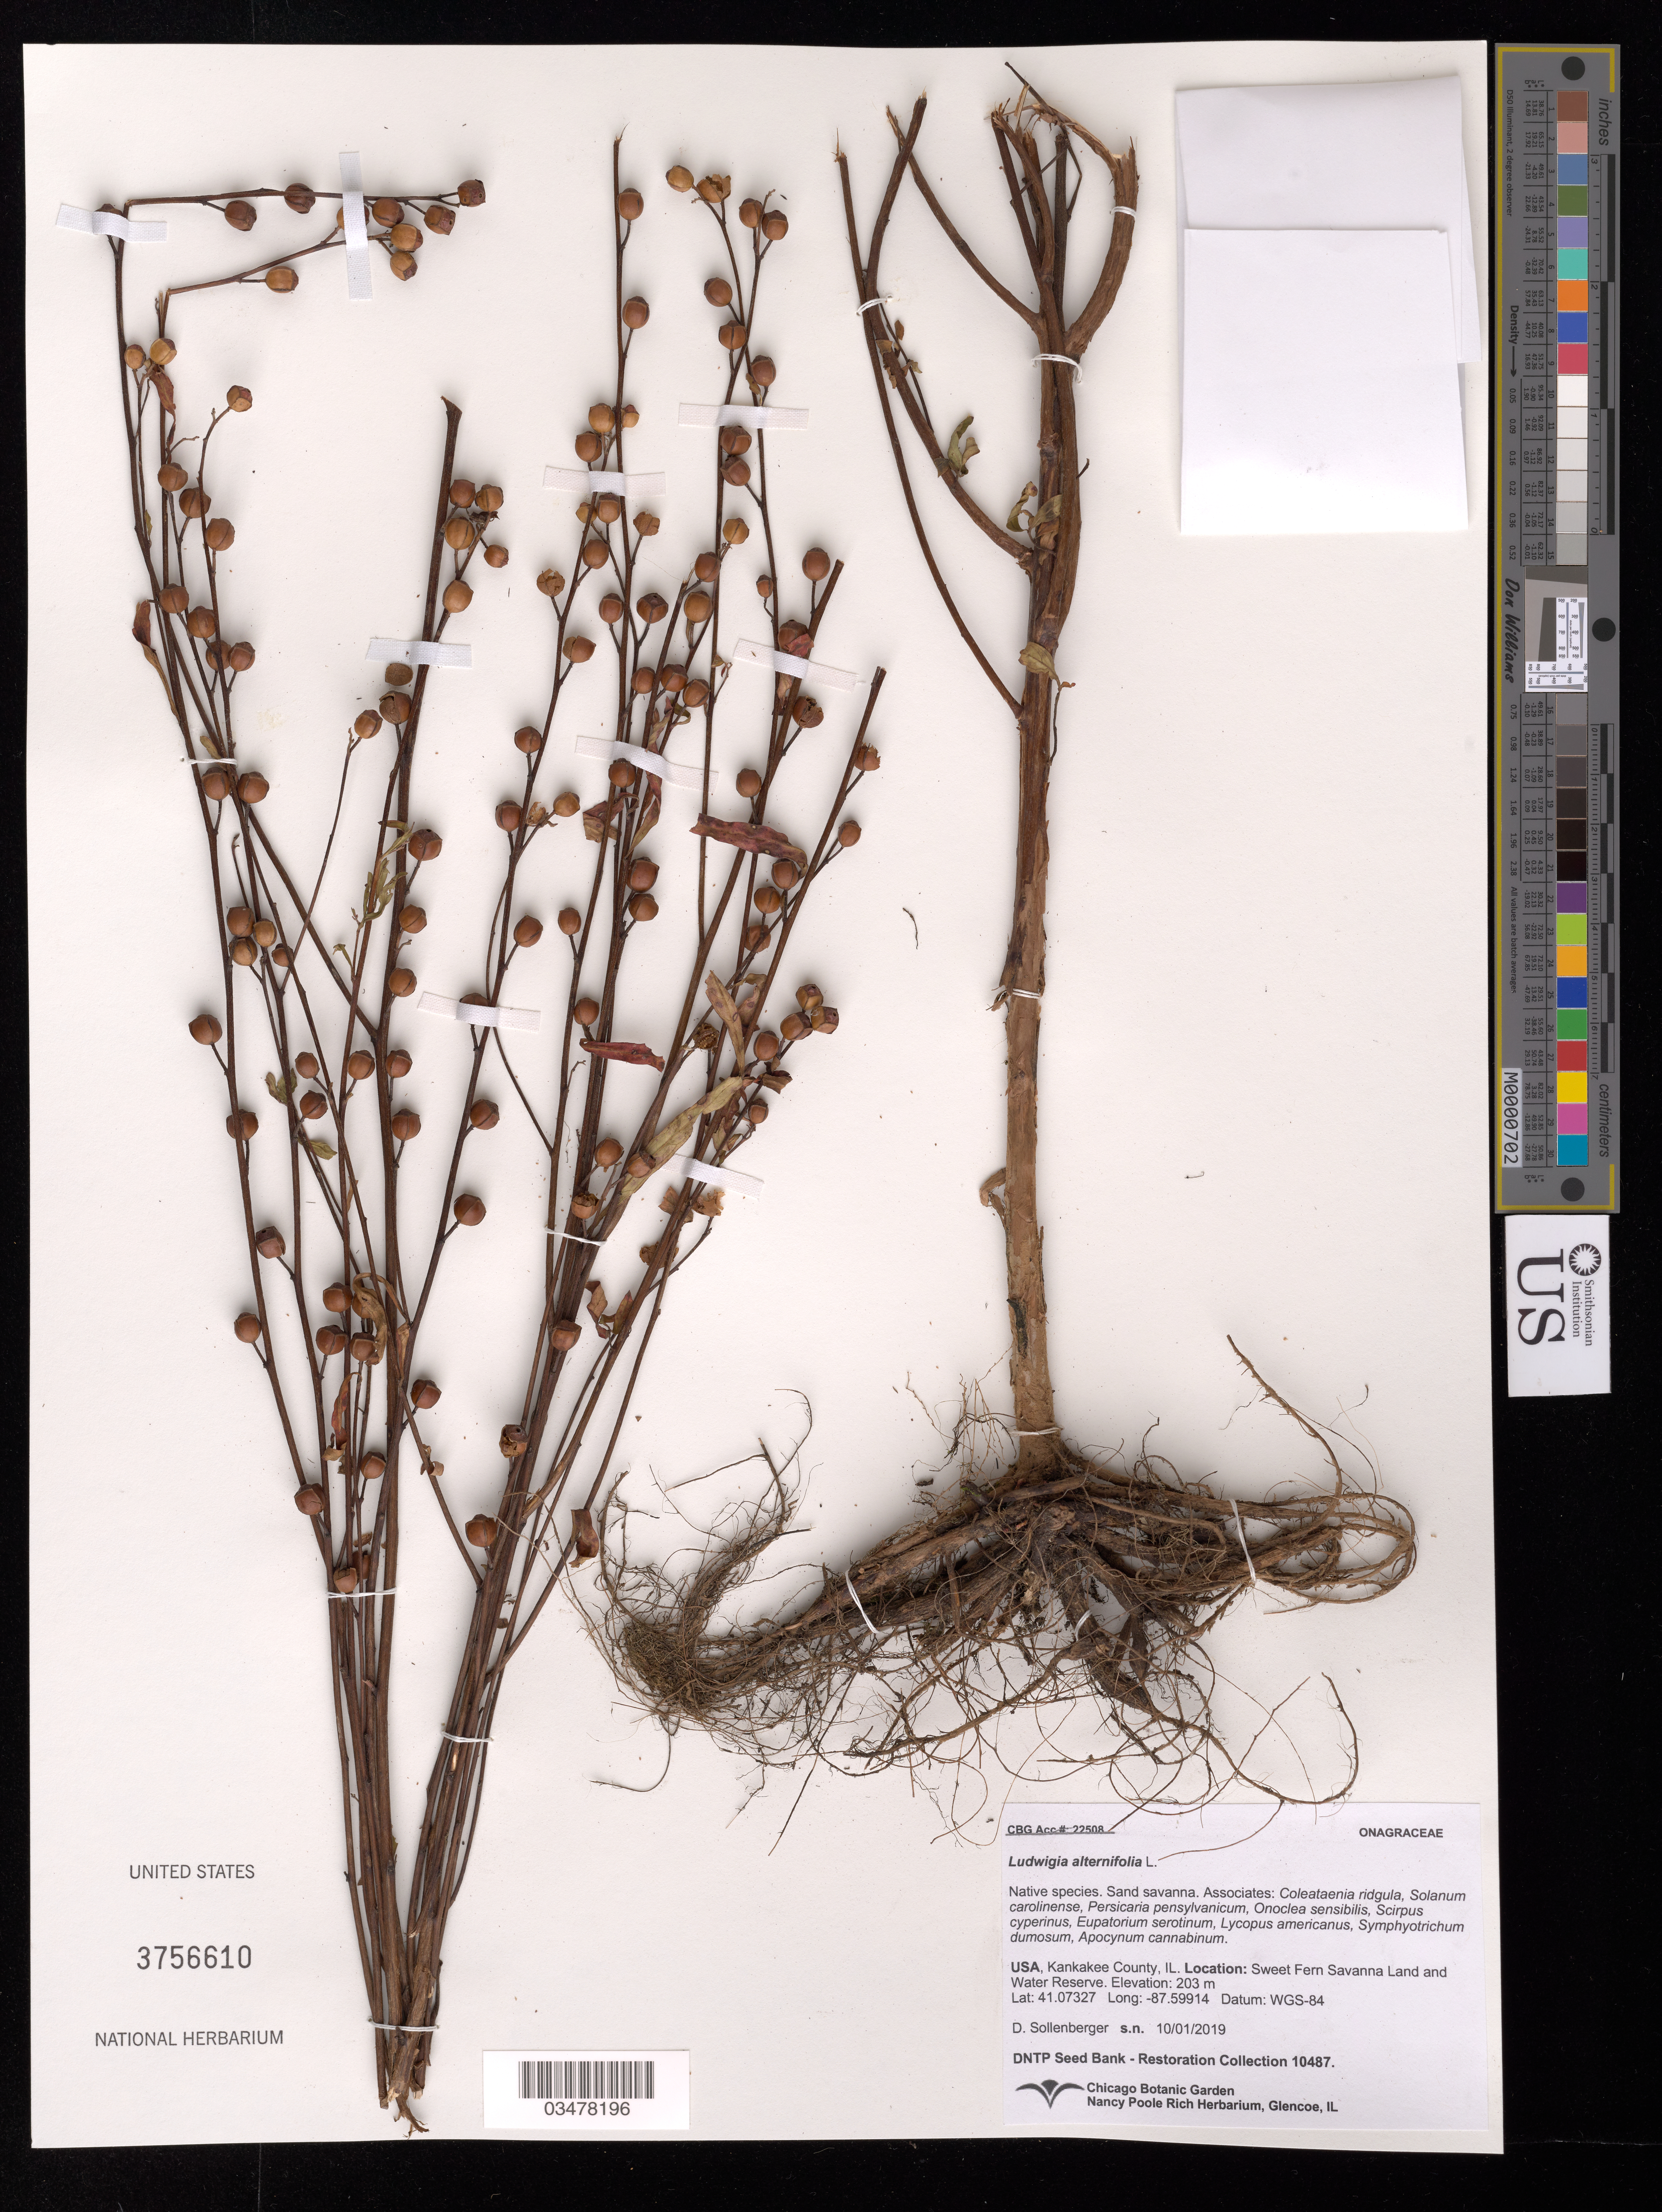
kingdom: Plantae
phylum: Tracheophyta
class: Magnoliopsida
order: Myrtales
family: Onagraceae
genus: Ludwigia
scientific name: Ludwigia alternifolia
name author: L.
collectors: D. Sollenberger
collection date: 2019-10-01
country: United States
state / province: Illinois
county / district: Kankakee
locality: Sweet Fern Savanna Land and Water Reserve.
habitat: Sand savanna. With Solanum carolinense, Onoclea sensibilis, Scripus cyperinus, ect.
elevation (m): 203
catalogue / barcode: US 3756610